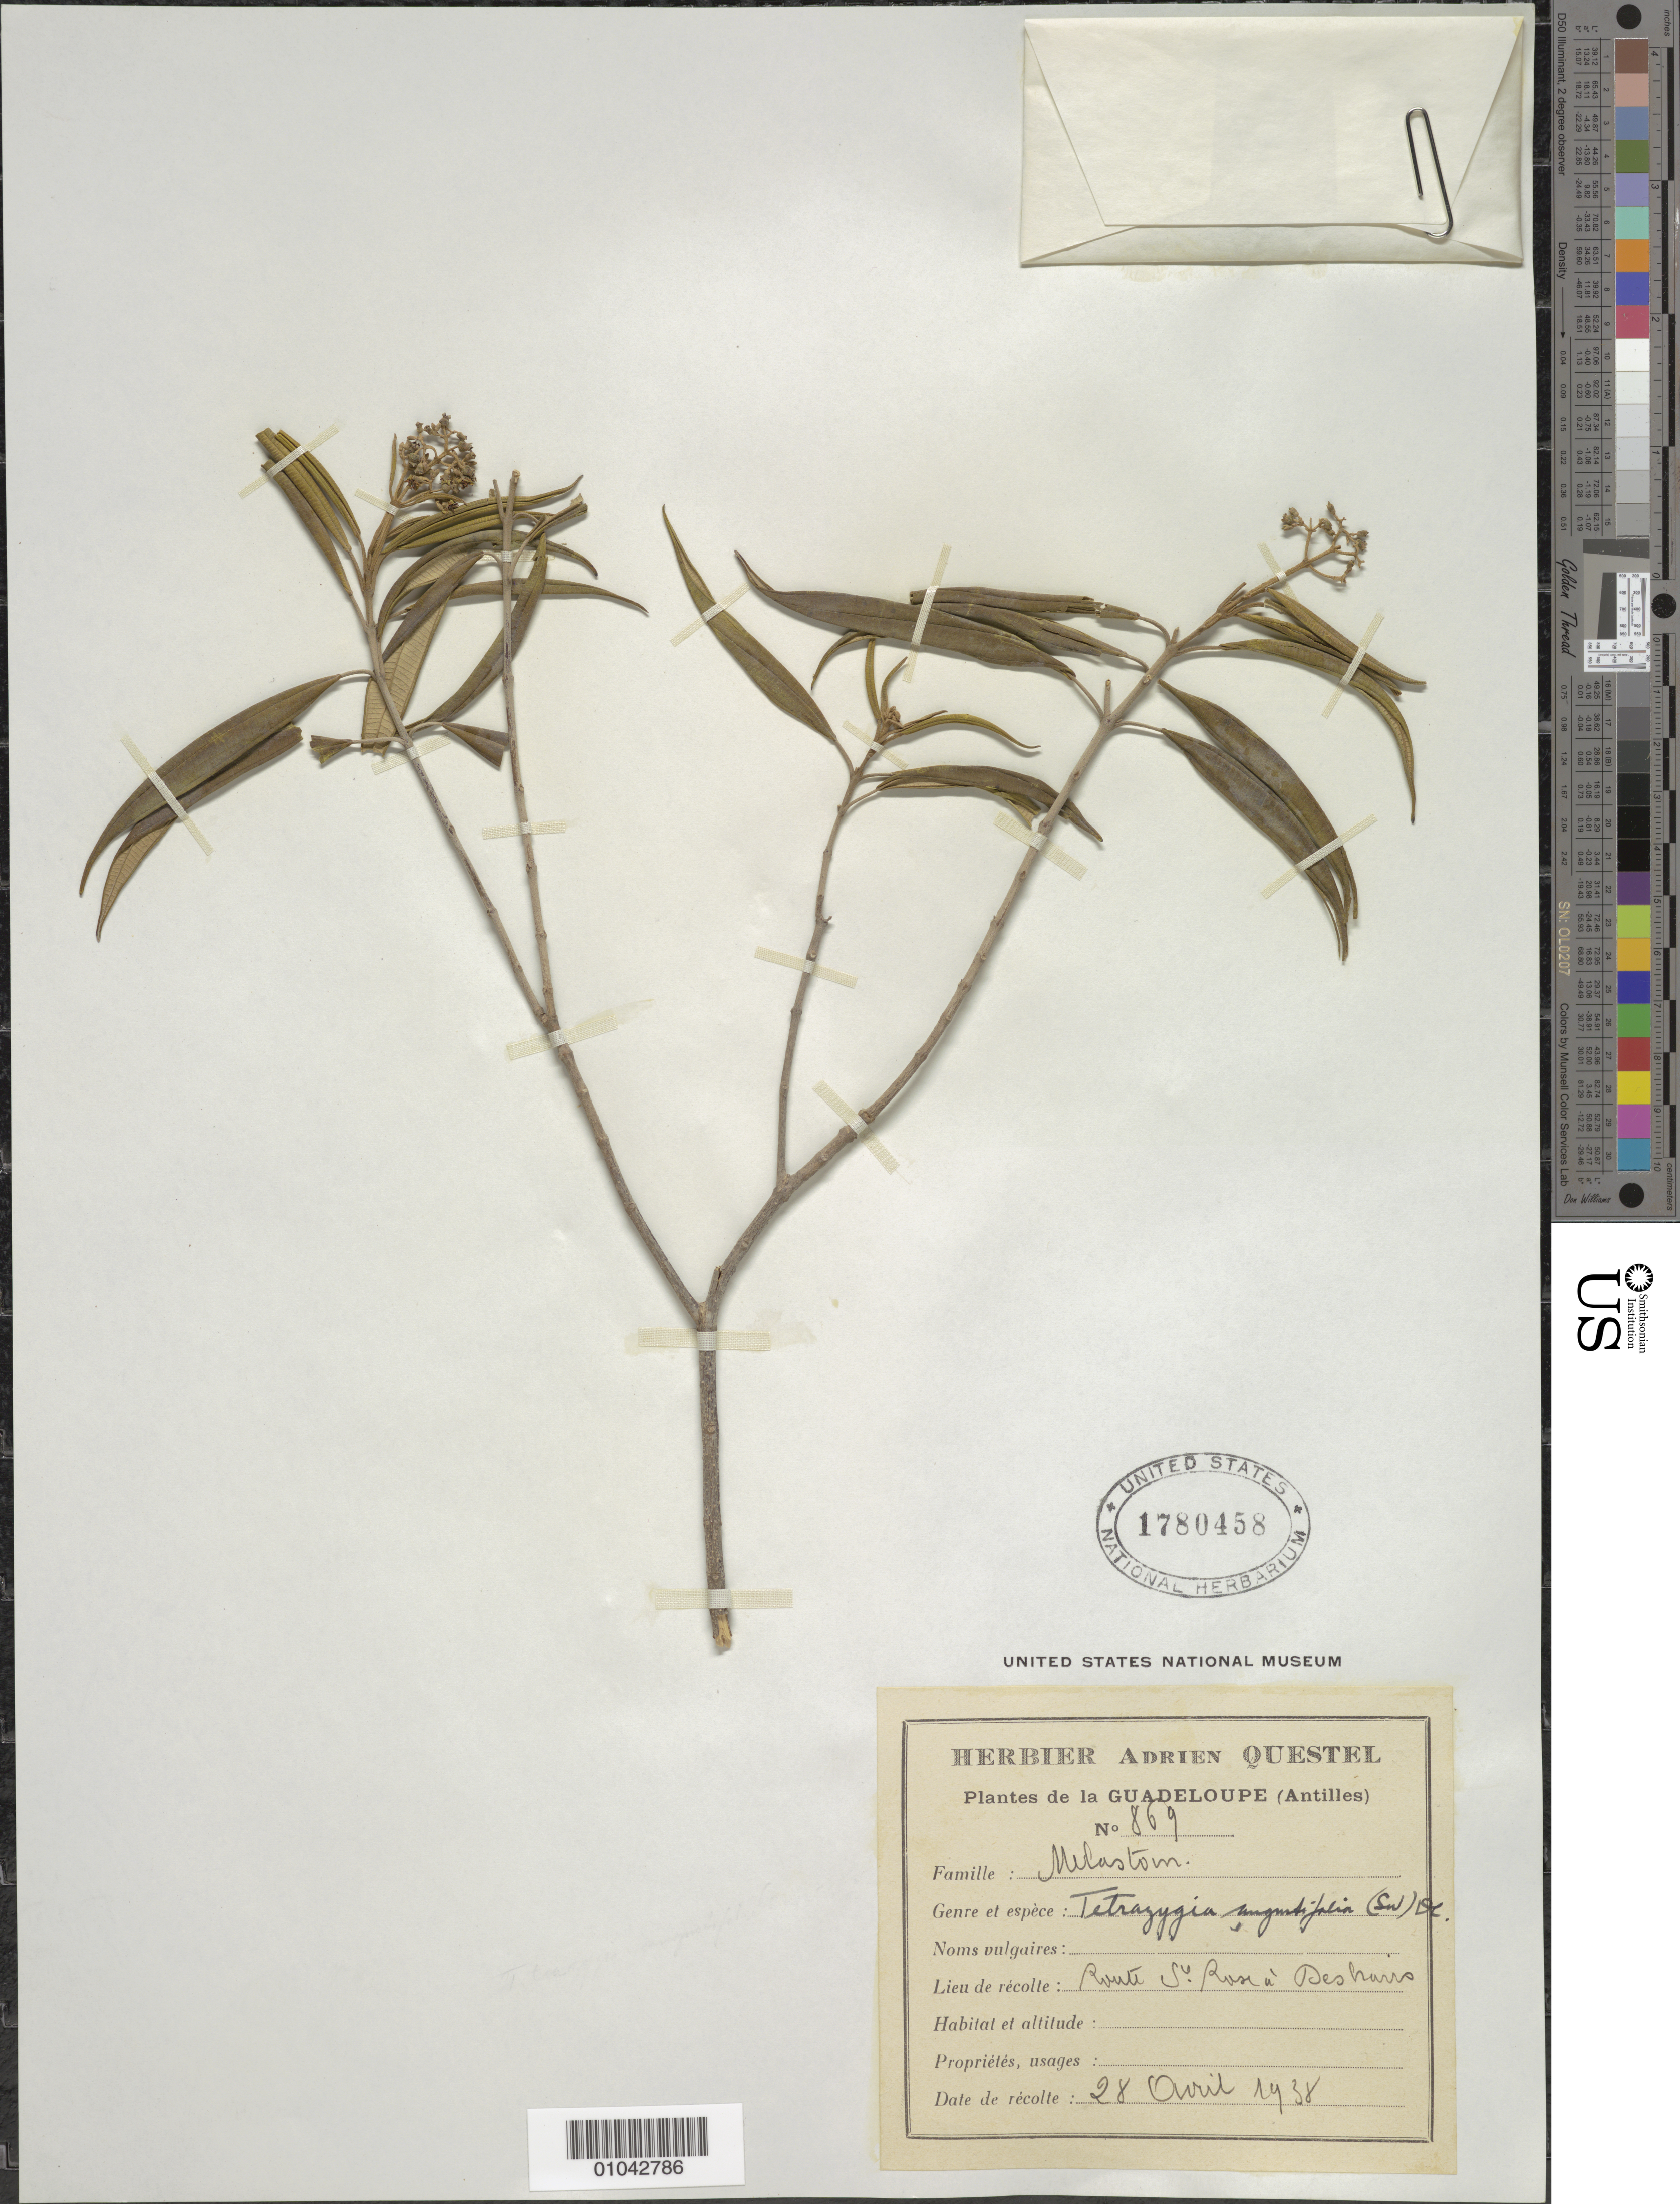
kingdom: Plantae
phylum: Tracheophyta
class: Magnoliopsida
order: Myrtales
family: Melastomataceae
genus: Tetrazygia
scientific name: Tetrazygia angustifolia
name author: (Sw.) DC.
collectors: A. Questel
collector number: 869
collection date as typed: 28 Apr 1938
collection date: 1938-04-28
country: Guadeloupe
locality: Route St. Rose à Deshaires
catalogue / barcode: US 1780458